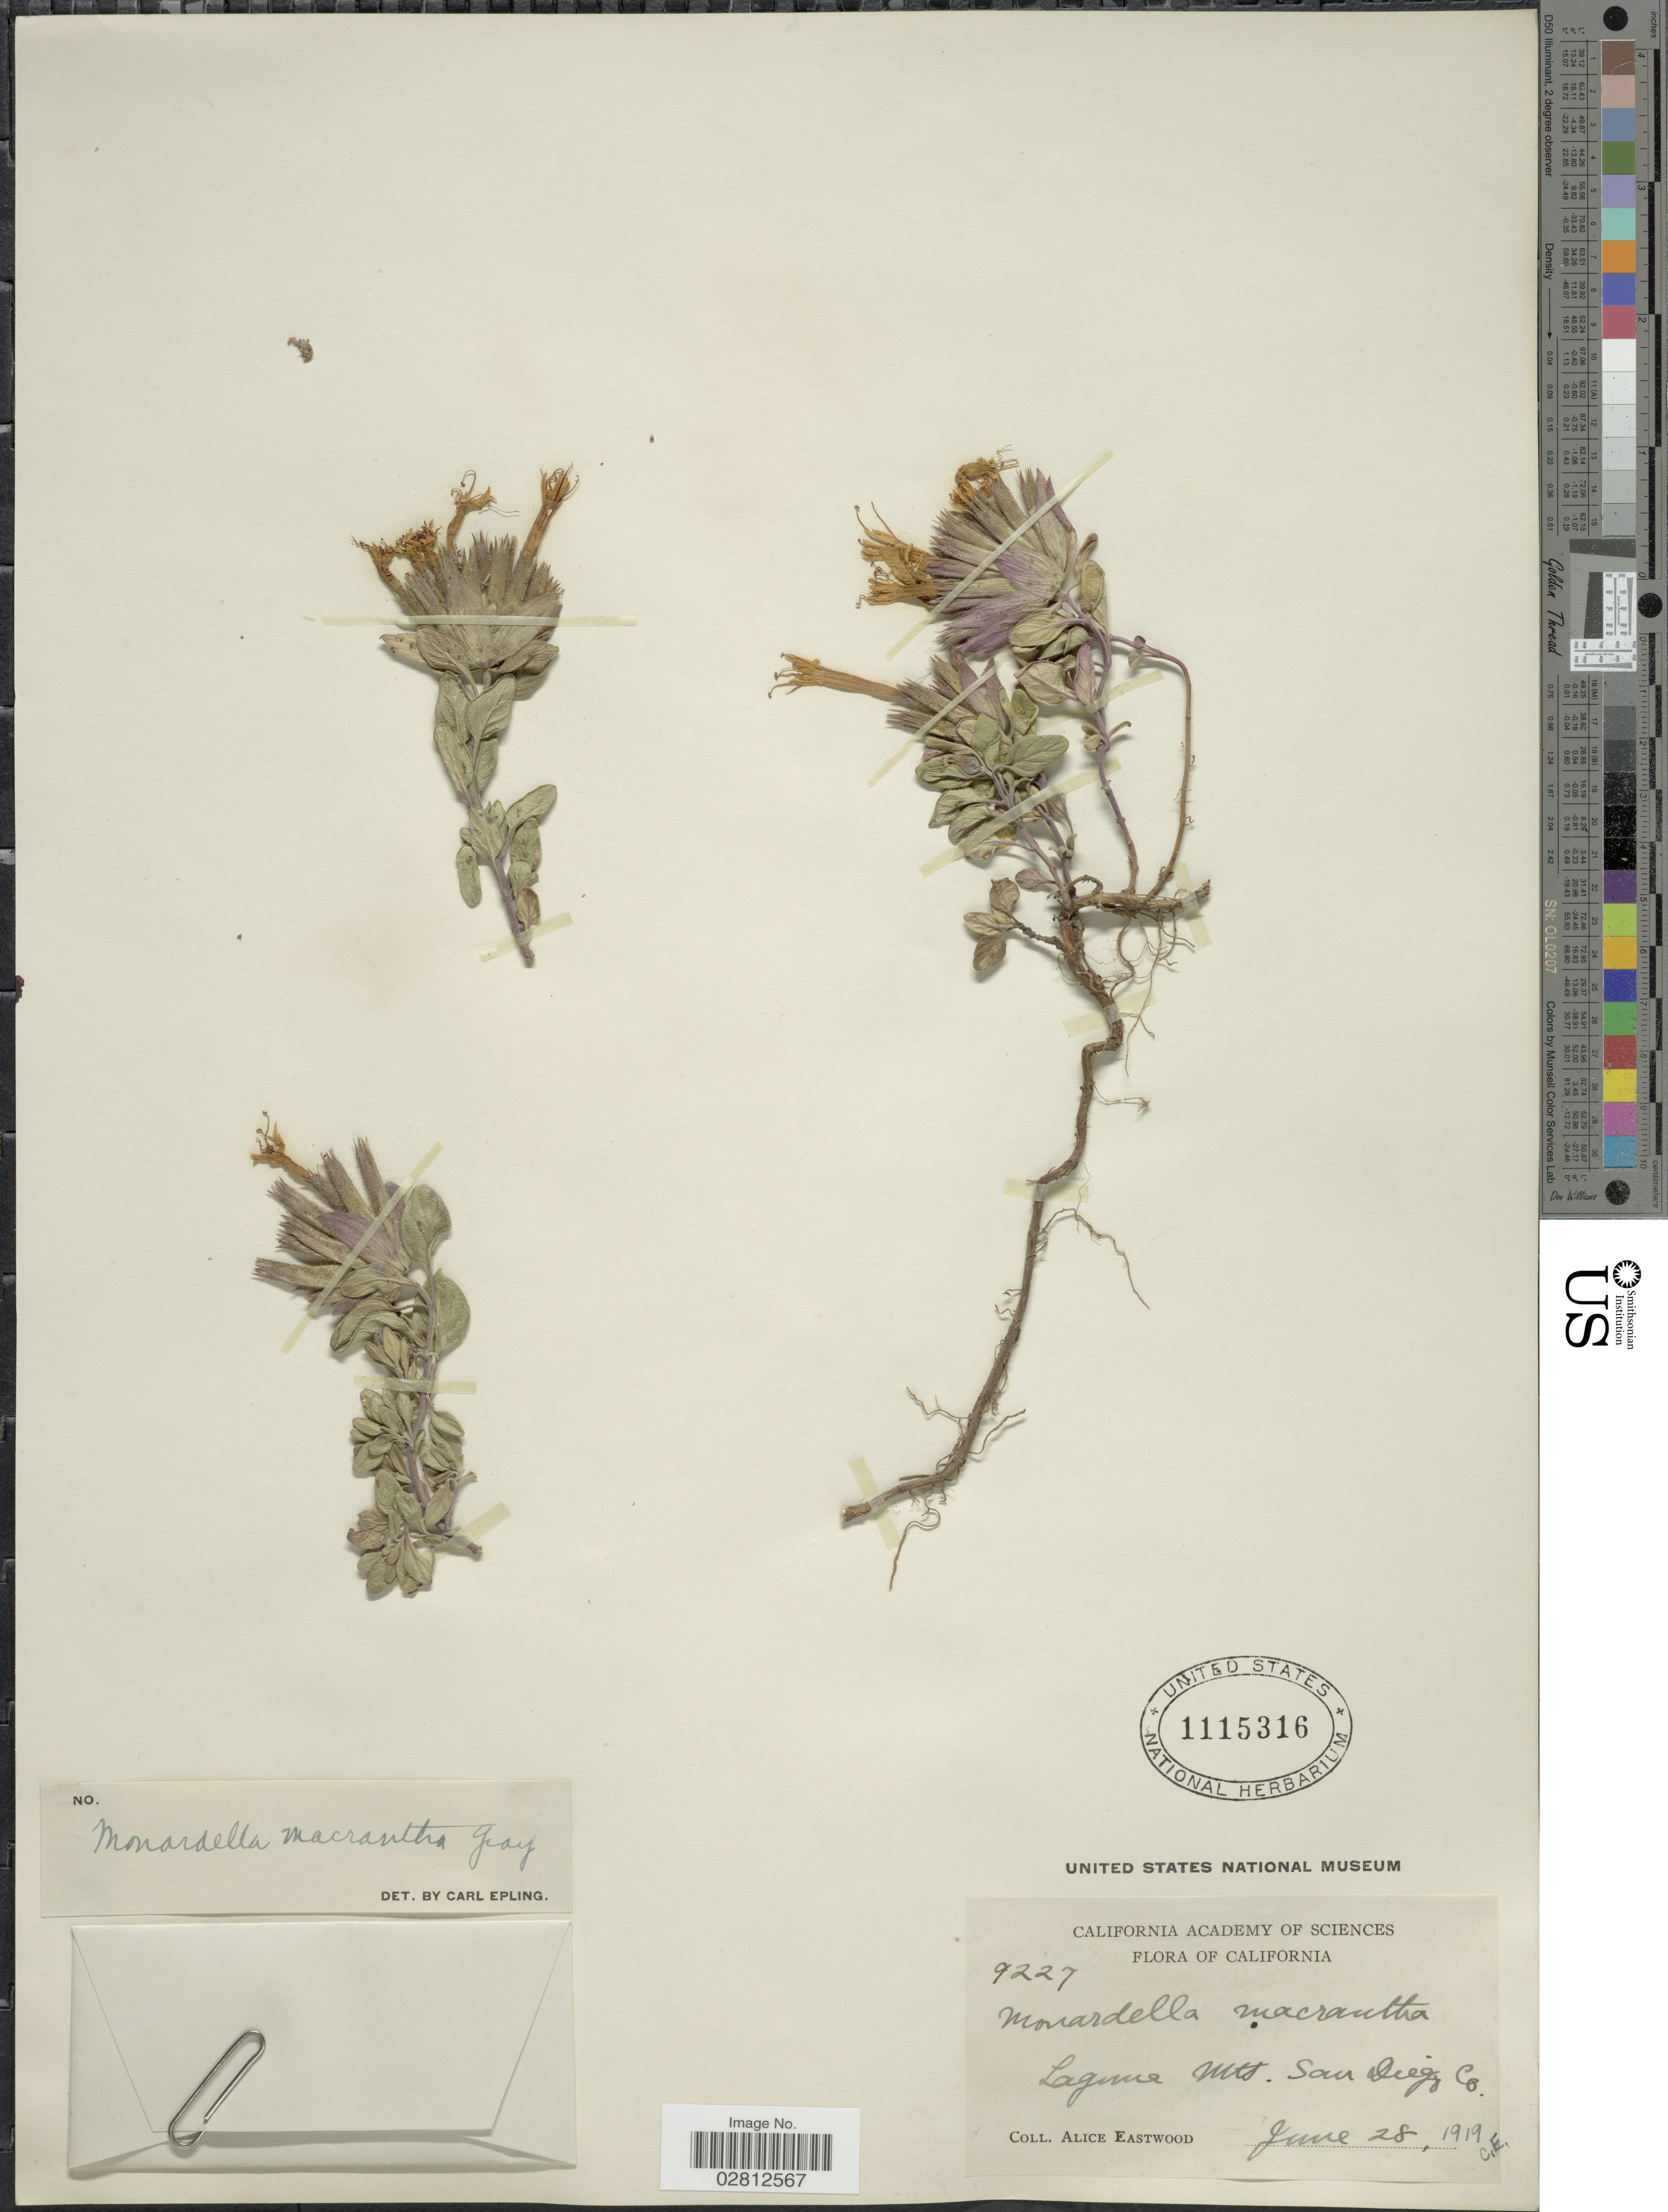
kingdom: Plantae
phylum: Tracheophyta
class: Magnoliopsida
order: Lamiales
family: Lamiaceae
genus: Monardella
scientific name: Monardella macrantha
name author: A. Gray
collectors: A. Eastwood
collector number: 9227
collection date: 1919-06-28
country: United States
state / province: California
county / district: San Diego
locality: Laguna Mts. San Diego Co.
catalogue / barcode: US 1115316